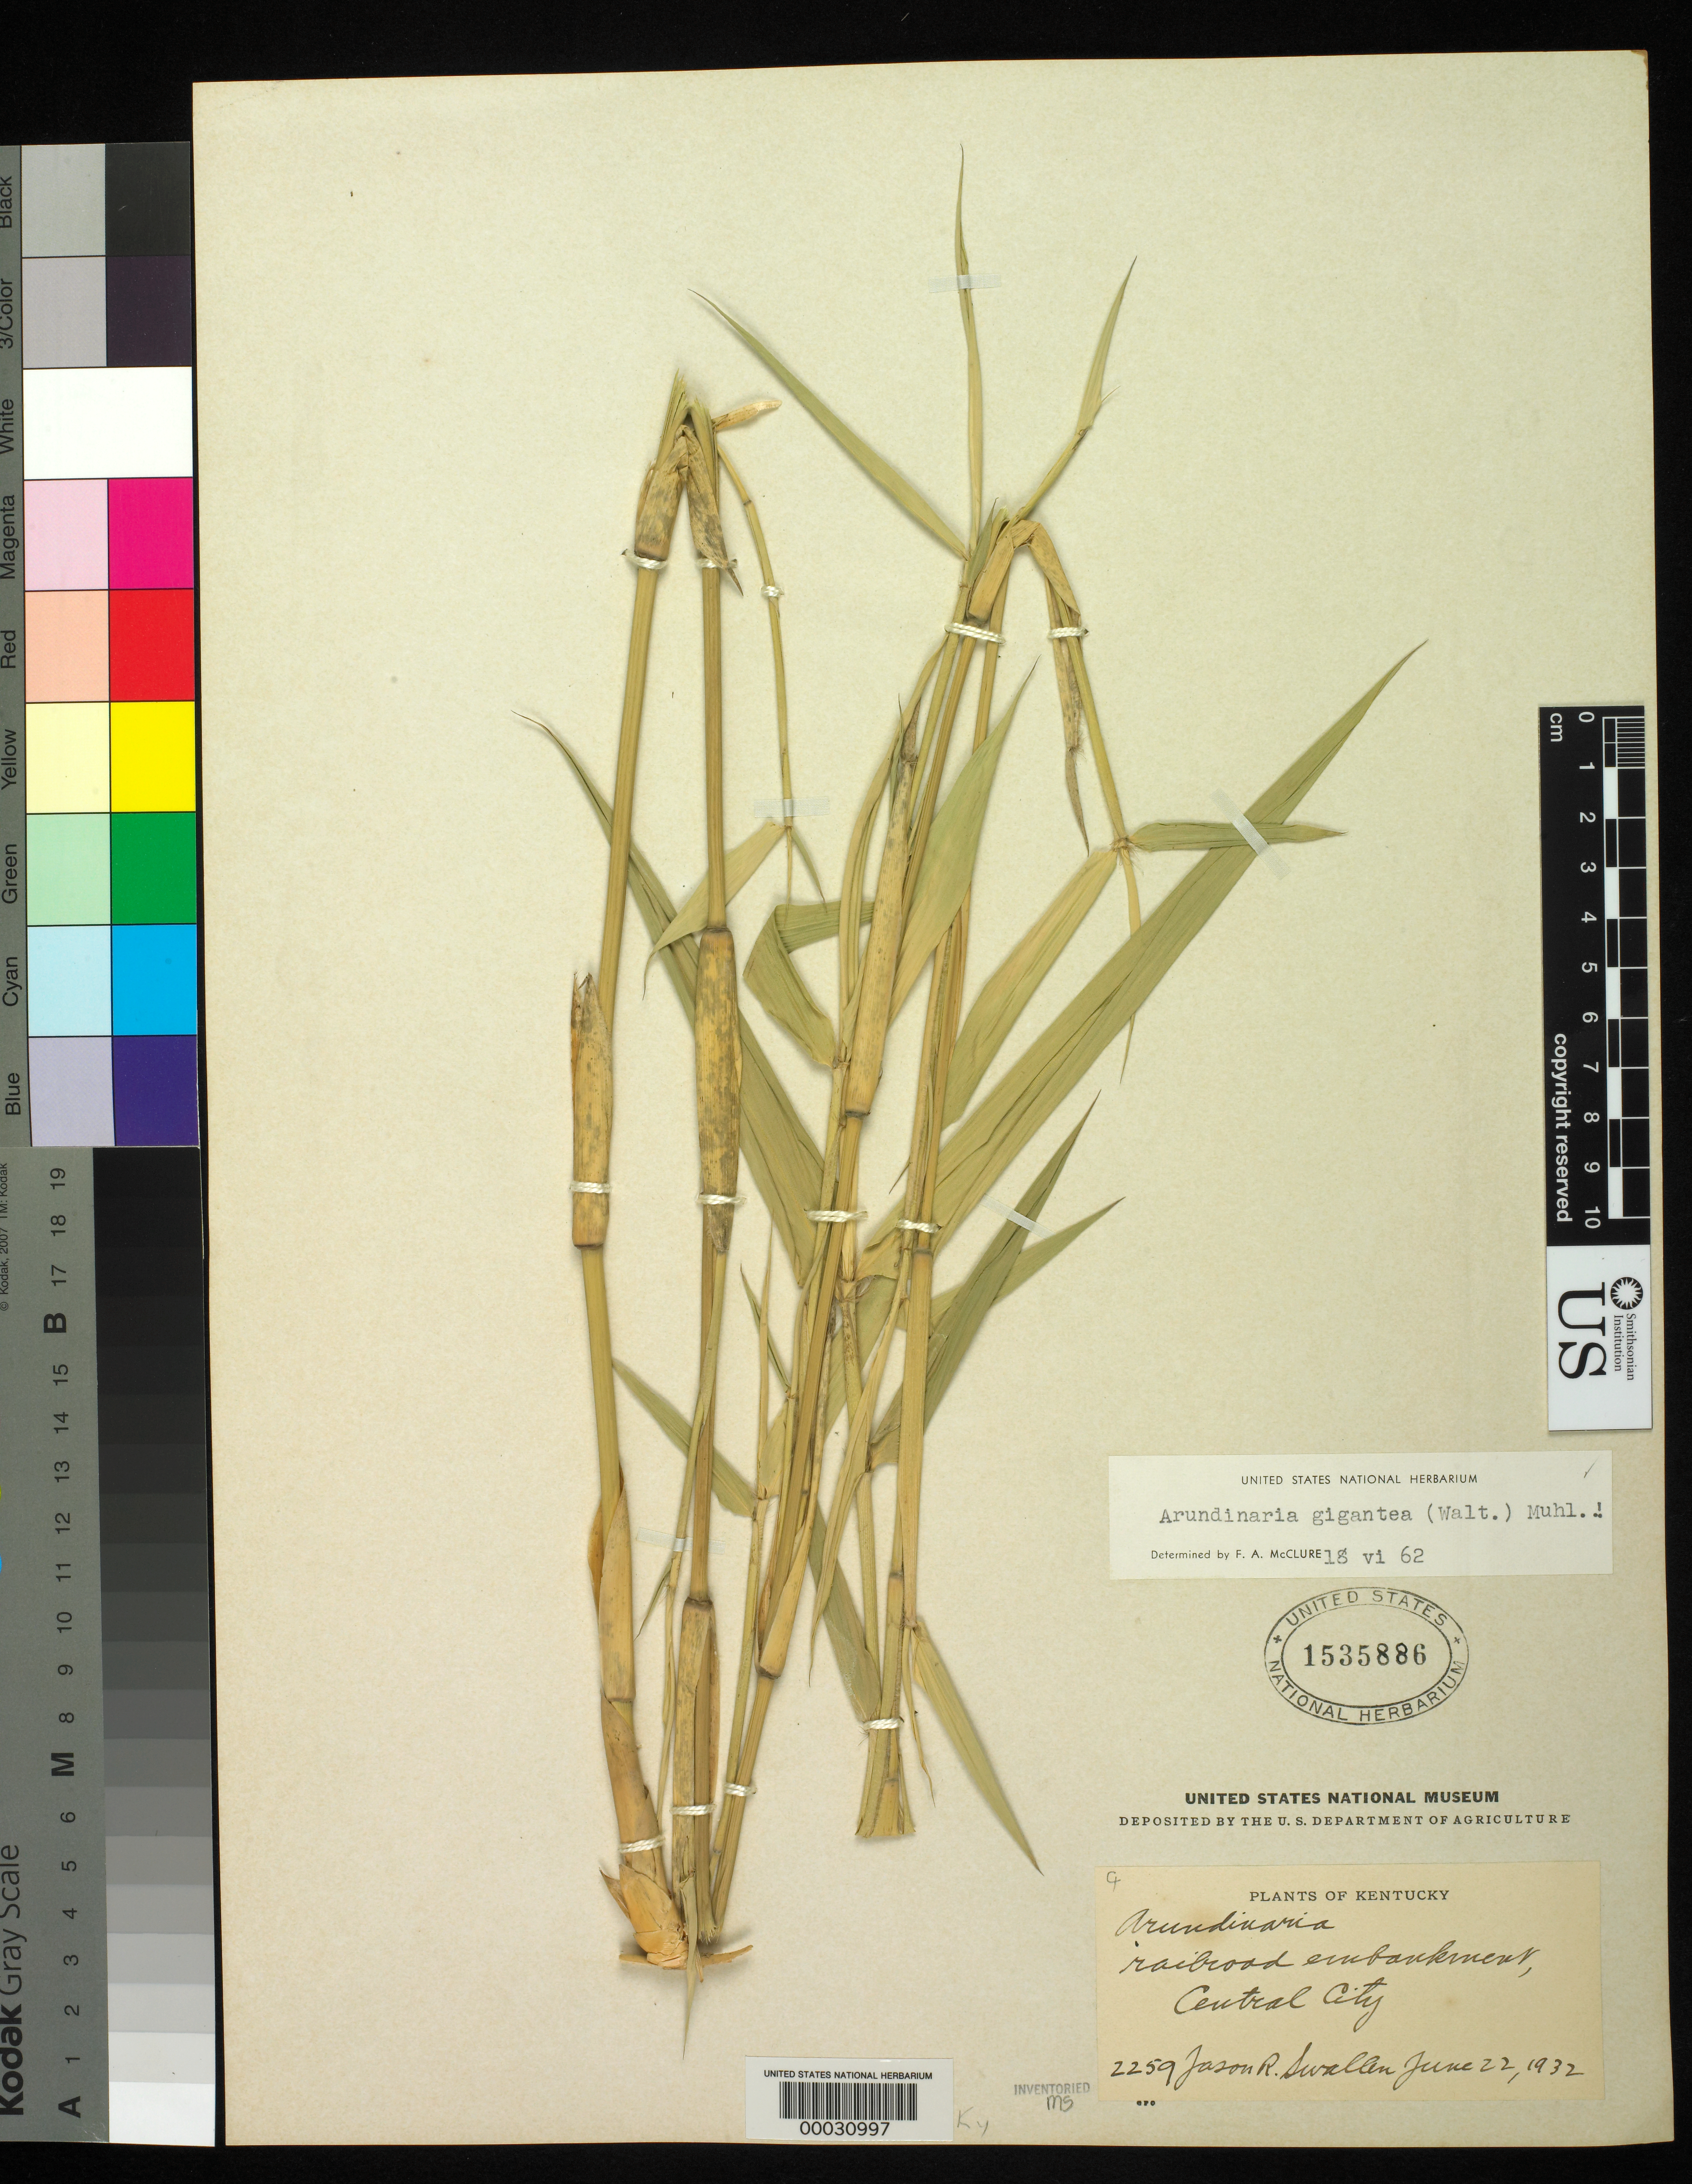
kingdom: Plantae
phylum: Tracheophyta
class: Liliopsida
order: Poales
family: Poaceae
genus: Arundinaria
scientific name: Arundinaria gigantea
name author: (Walter) Muhl.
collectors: J. R. Swallen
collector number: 2259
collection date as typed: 22 Jun 1932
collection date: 1932-06-22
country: United States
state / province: Kentucky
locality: Central city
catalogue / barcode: US 1535886